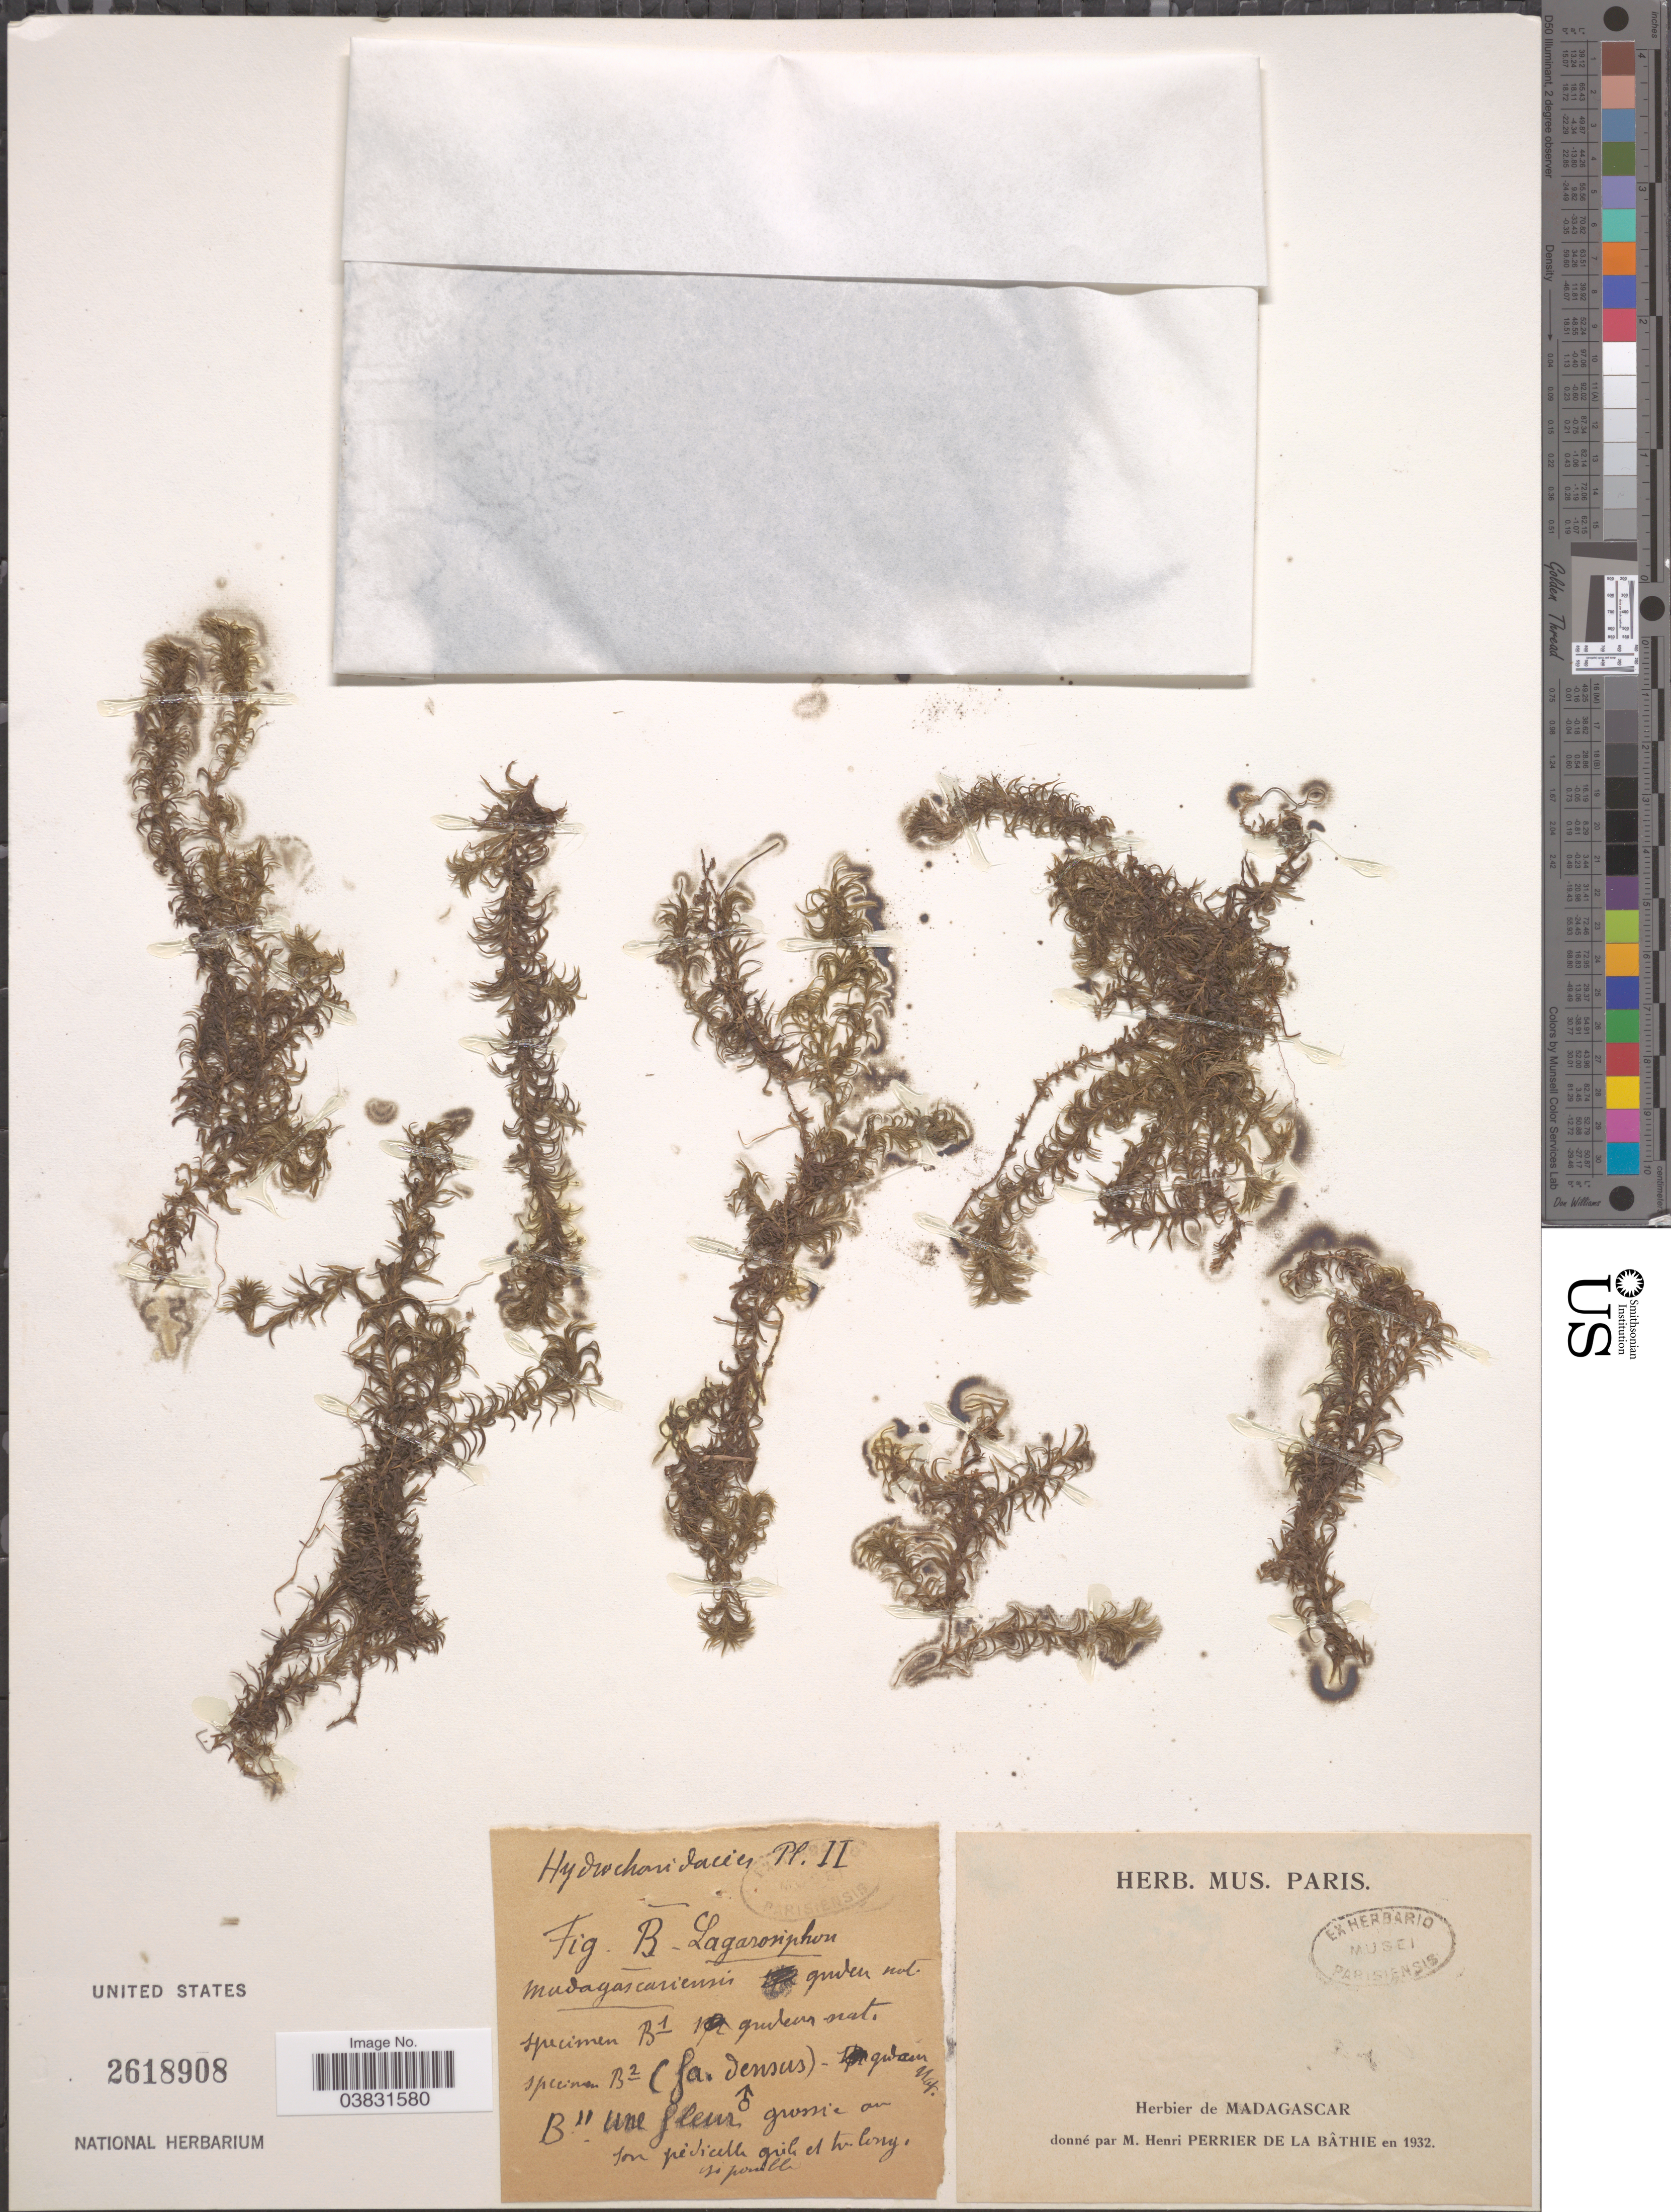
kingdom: Plantae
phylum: Tracheophyta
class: Liliopsida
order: Alismatales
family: Hydrocharitaceae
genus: Lagarosiphon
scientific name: Lagarosiphon madagascariensis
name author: Casp.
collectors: H. Perrier de la Bâthie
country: Madagascar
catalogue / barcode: US 2618908